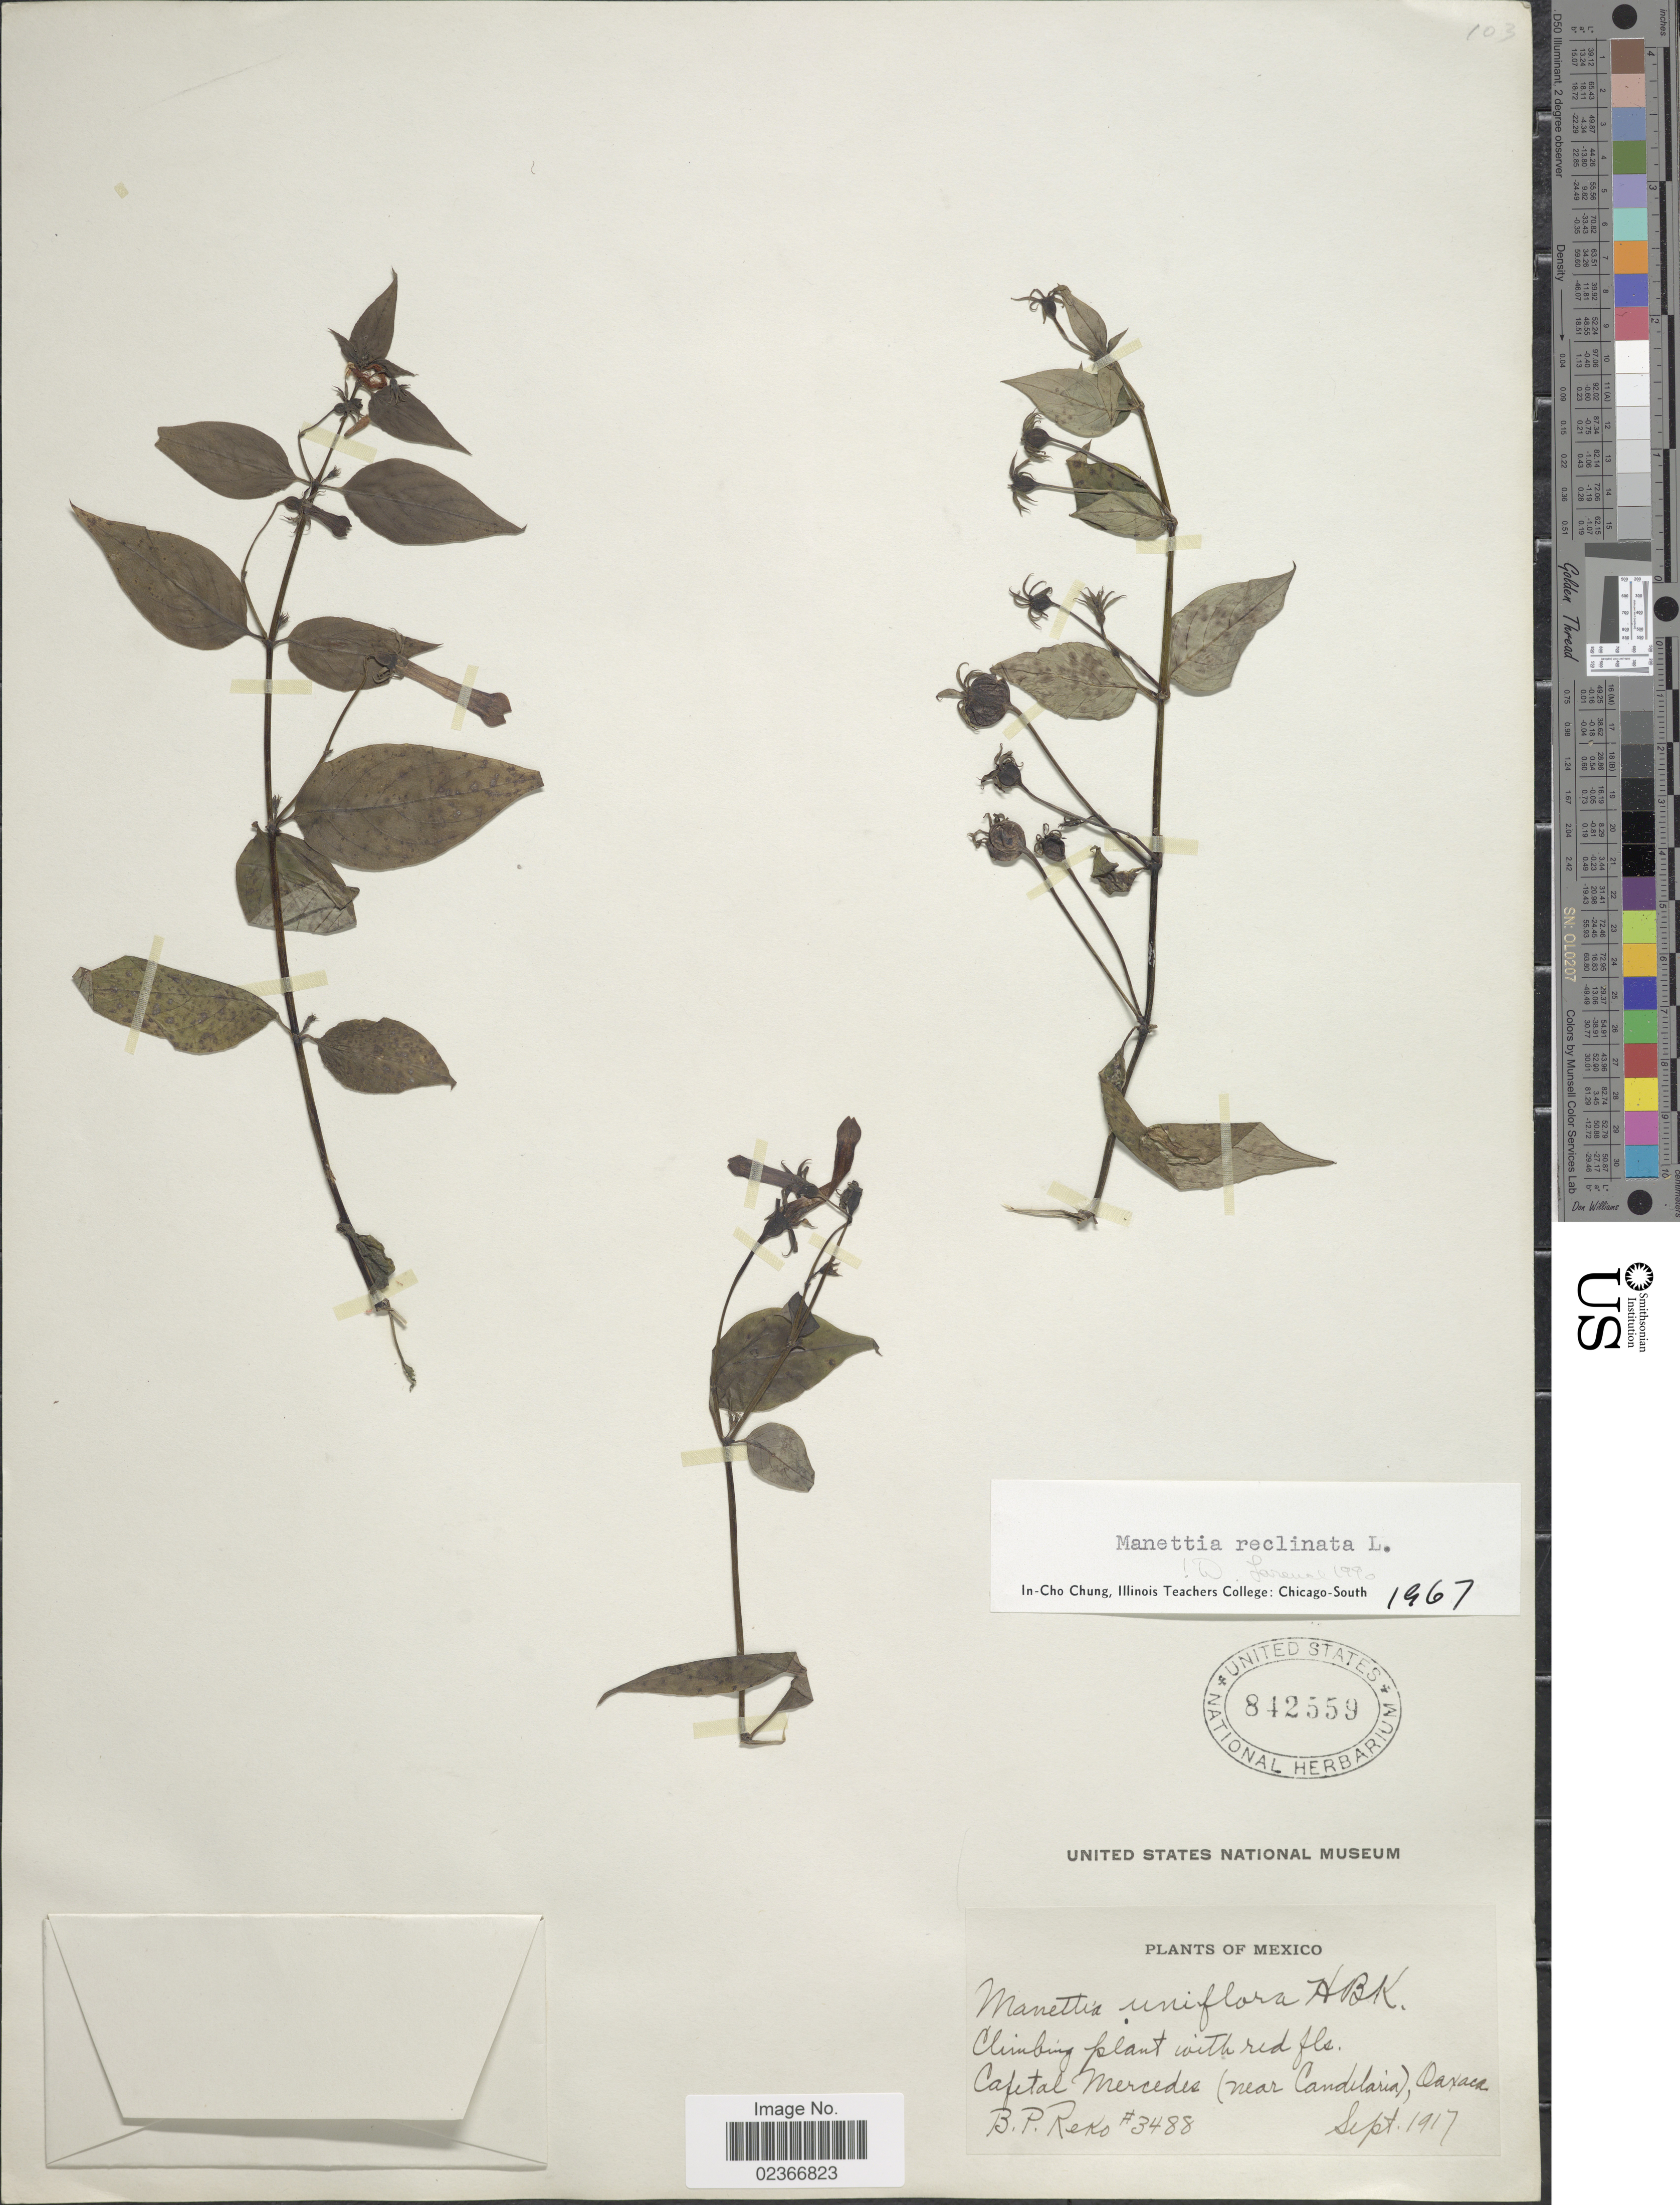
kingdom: Plantae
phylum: Tracheophyta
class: Magnoliopsida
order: Gentianales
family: Rubiaceae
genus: Manettia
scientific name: Manettia reclinata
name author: L.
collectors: B. P. Reko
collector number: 3488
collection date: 1917-09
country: Mexico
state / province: Oaxaca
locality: Cafetal Mercedes (near Candilaria)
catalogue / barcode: US 842559